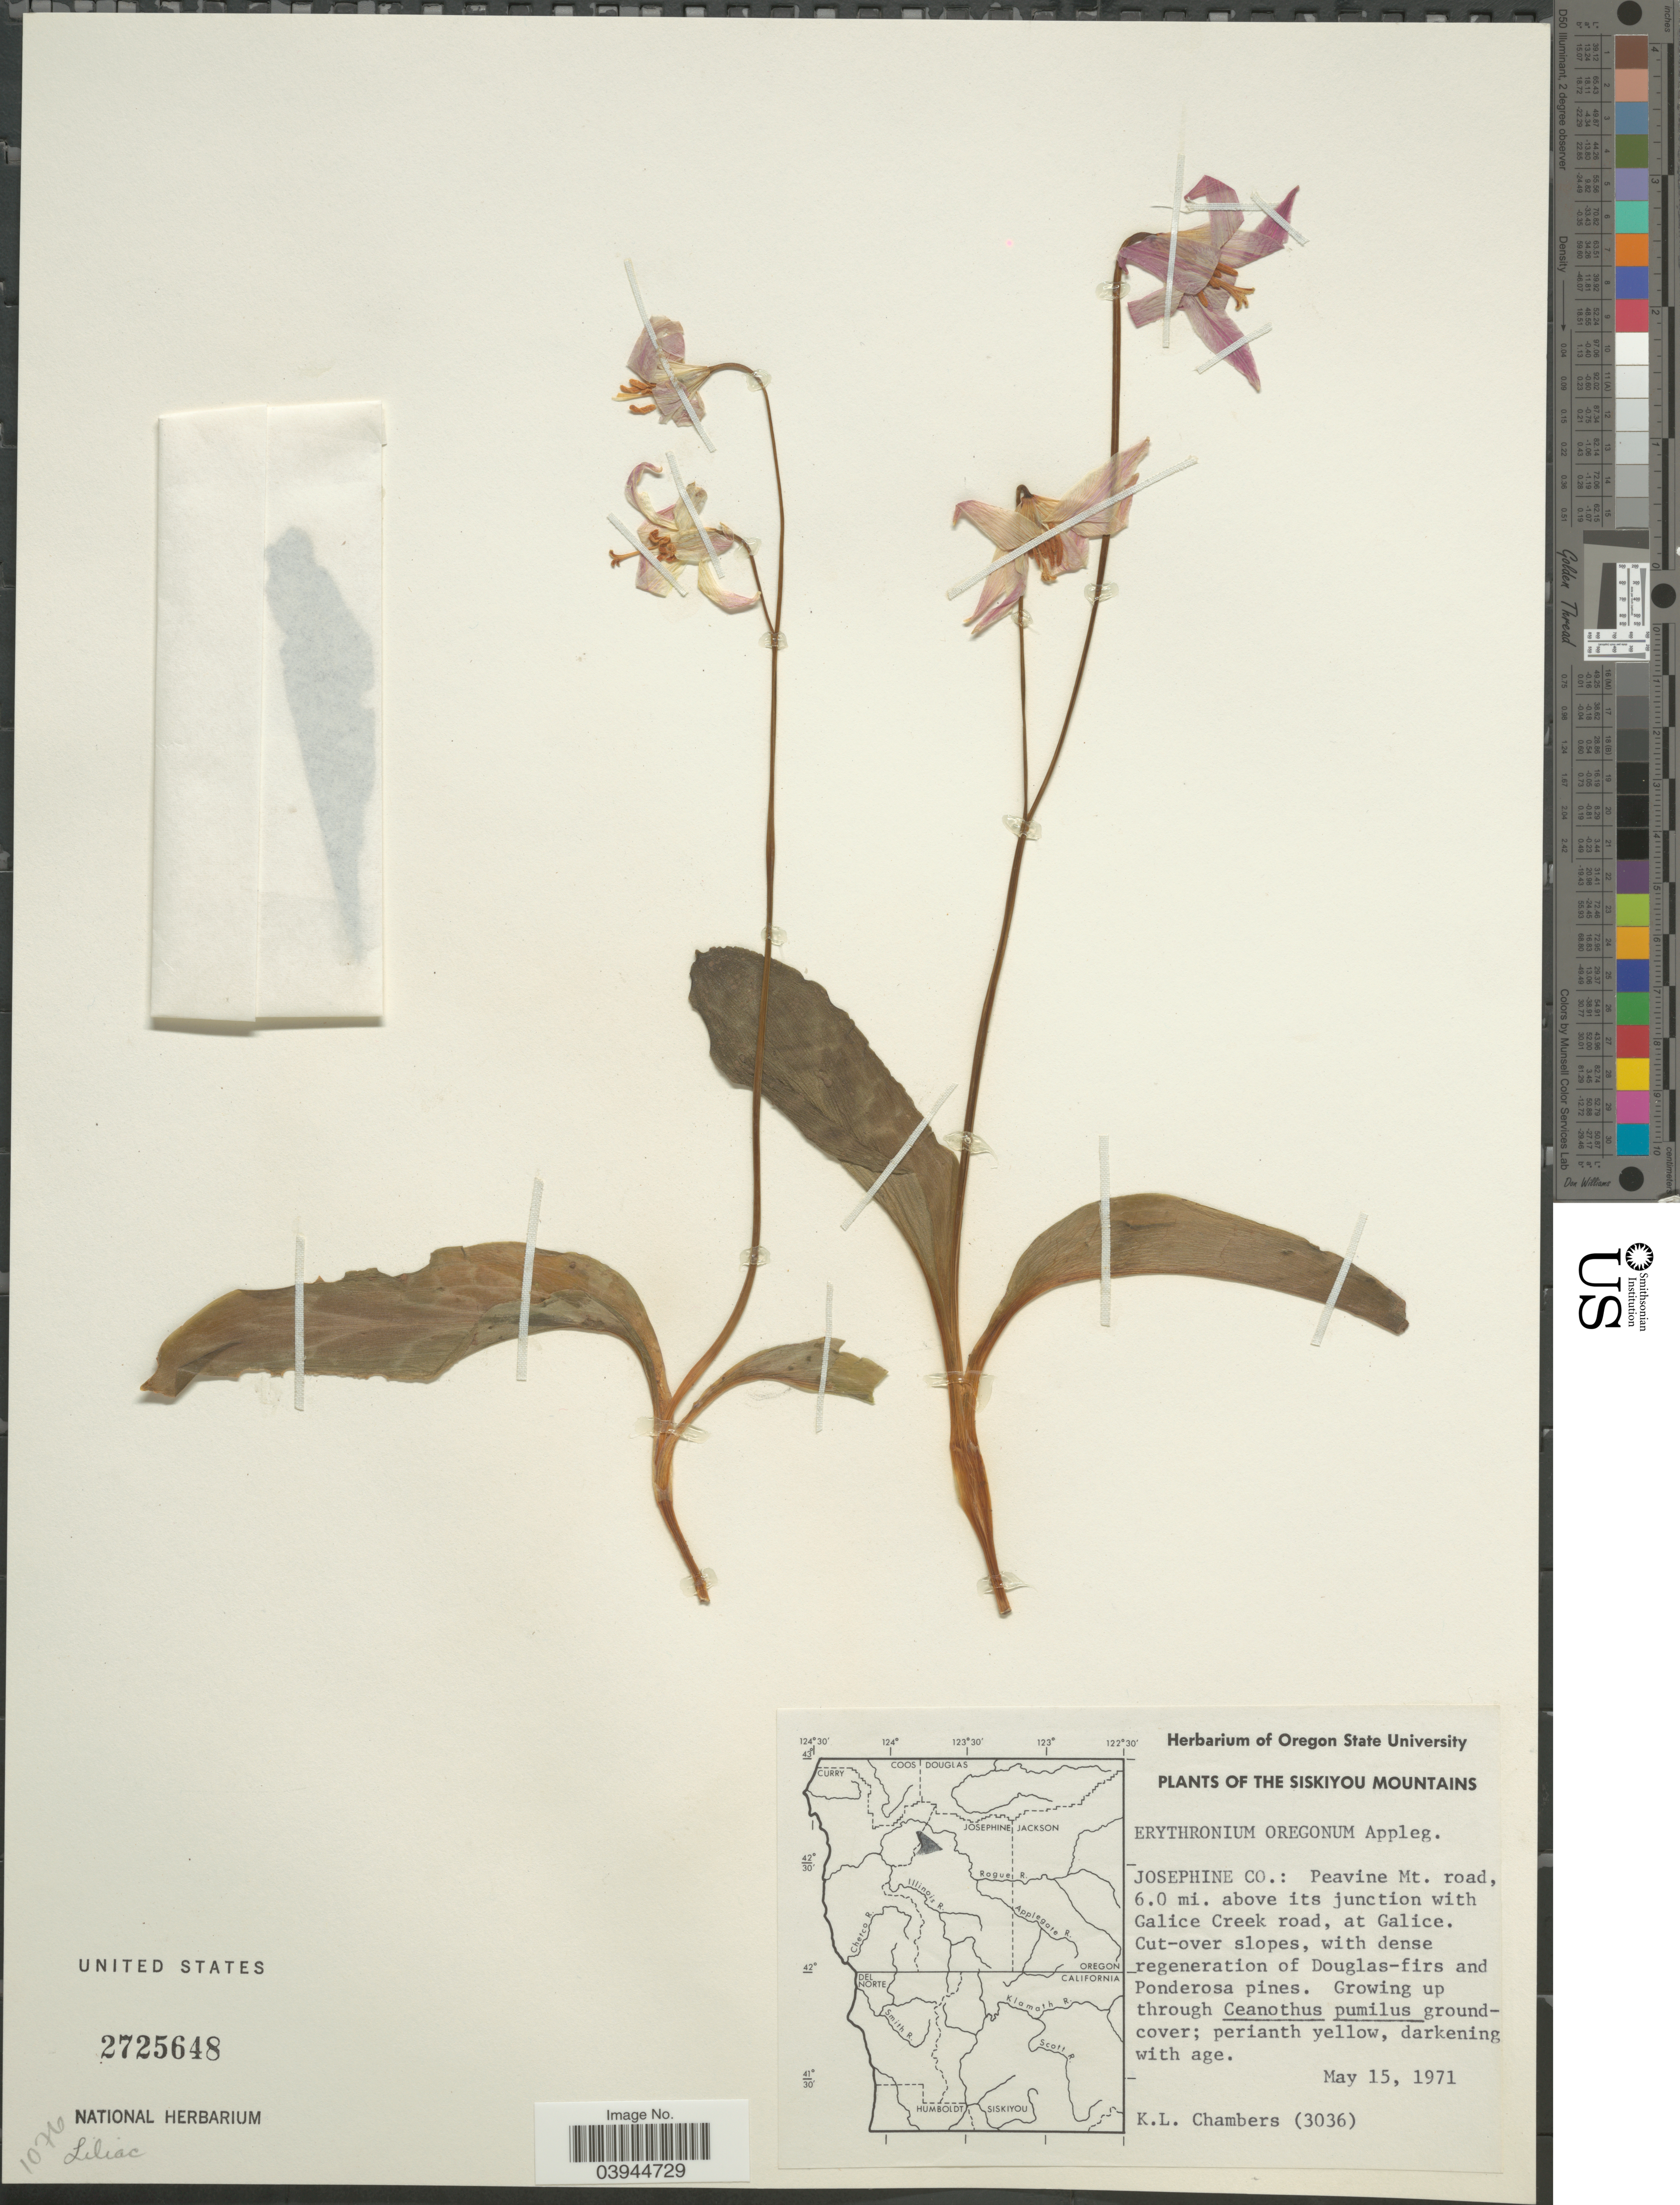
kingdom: Plantae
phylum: Tracheophyta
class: Liliopsida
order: Liliales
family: Liliaceae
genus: Erythronium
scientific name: Erythronium oregonum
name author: Applegate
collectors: K. Chambers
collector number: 3036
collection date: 1971-05-15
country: United States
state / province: Oregon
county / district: Josephine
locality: The Siskiyou Mountains. Josephine Co.: Peavine Mt. road, 6.0 mi. above its junction with Galice Creek road, at Galice. Cut-over slopes.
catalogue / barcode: US 2725648